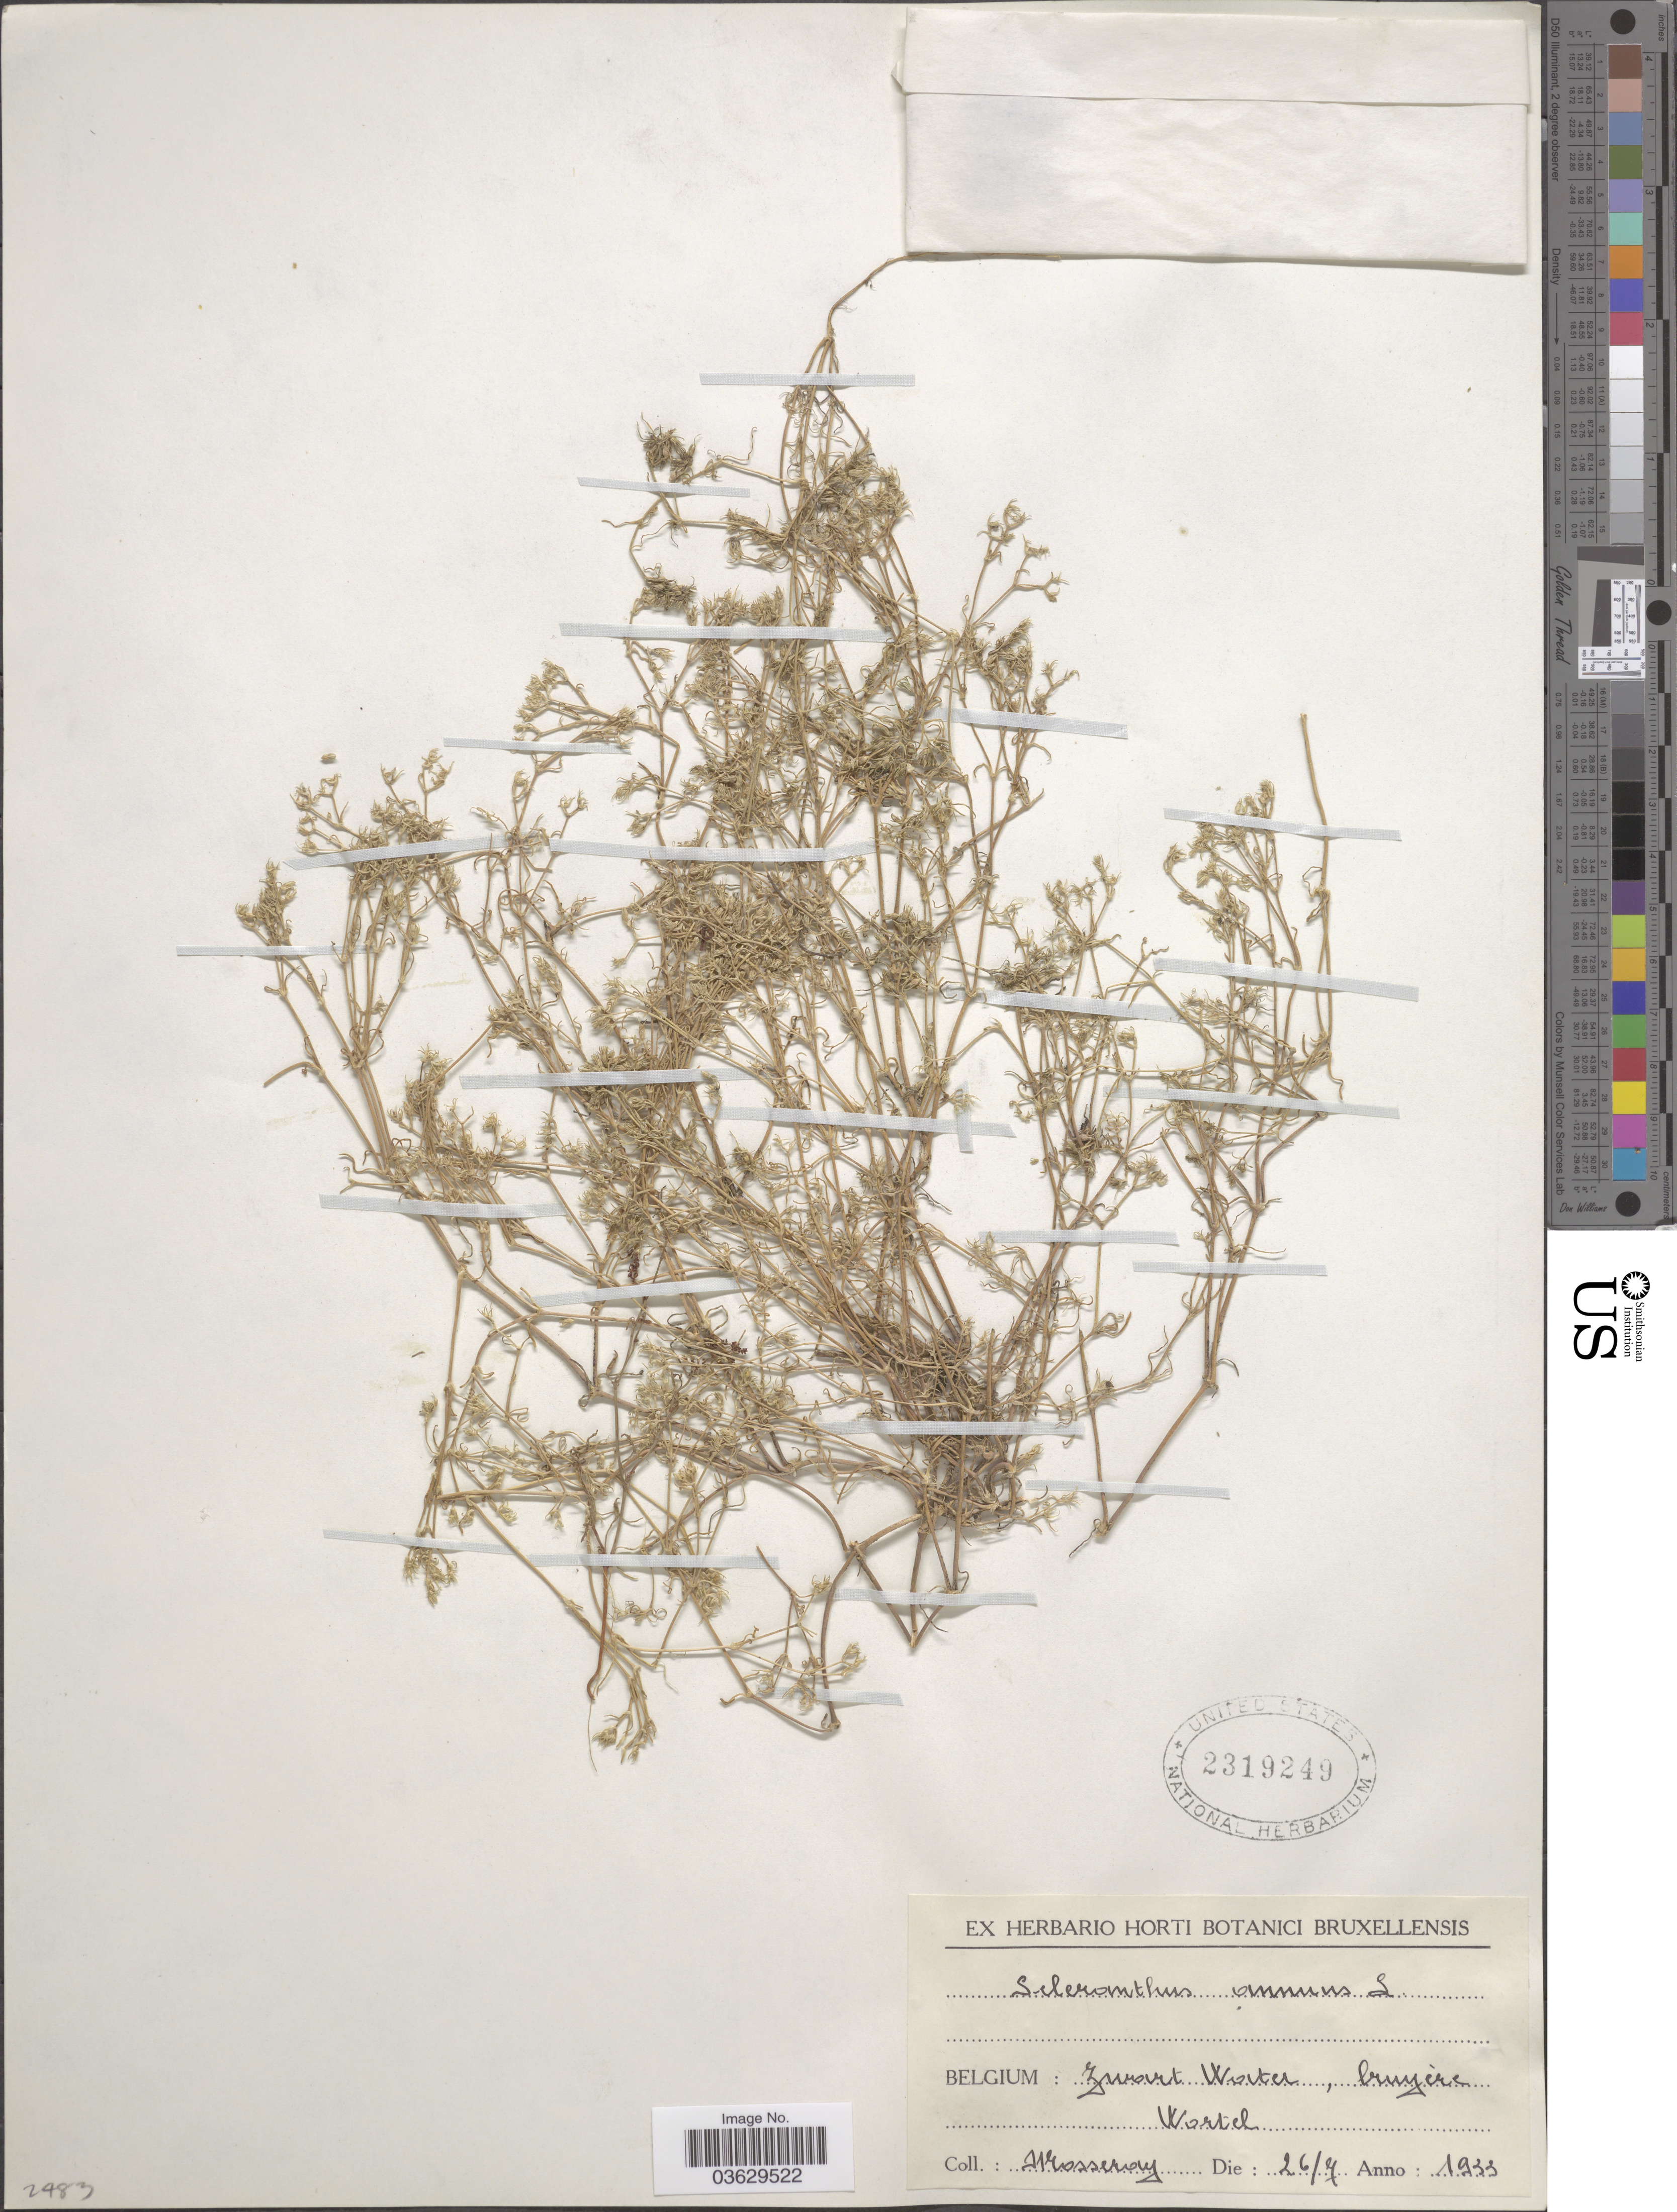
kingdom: Plantae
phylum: Tracheophyta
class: Magnoliopsida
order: Caryophyllales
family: Caryophyllaceae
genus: Scleranthus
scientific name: Scleranthus annuus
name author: L.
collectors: Mosseray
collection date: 1933-07-26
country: Belgium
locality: Zwart Water.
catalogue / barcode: US 2319249